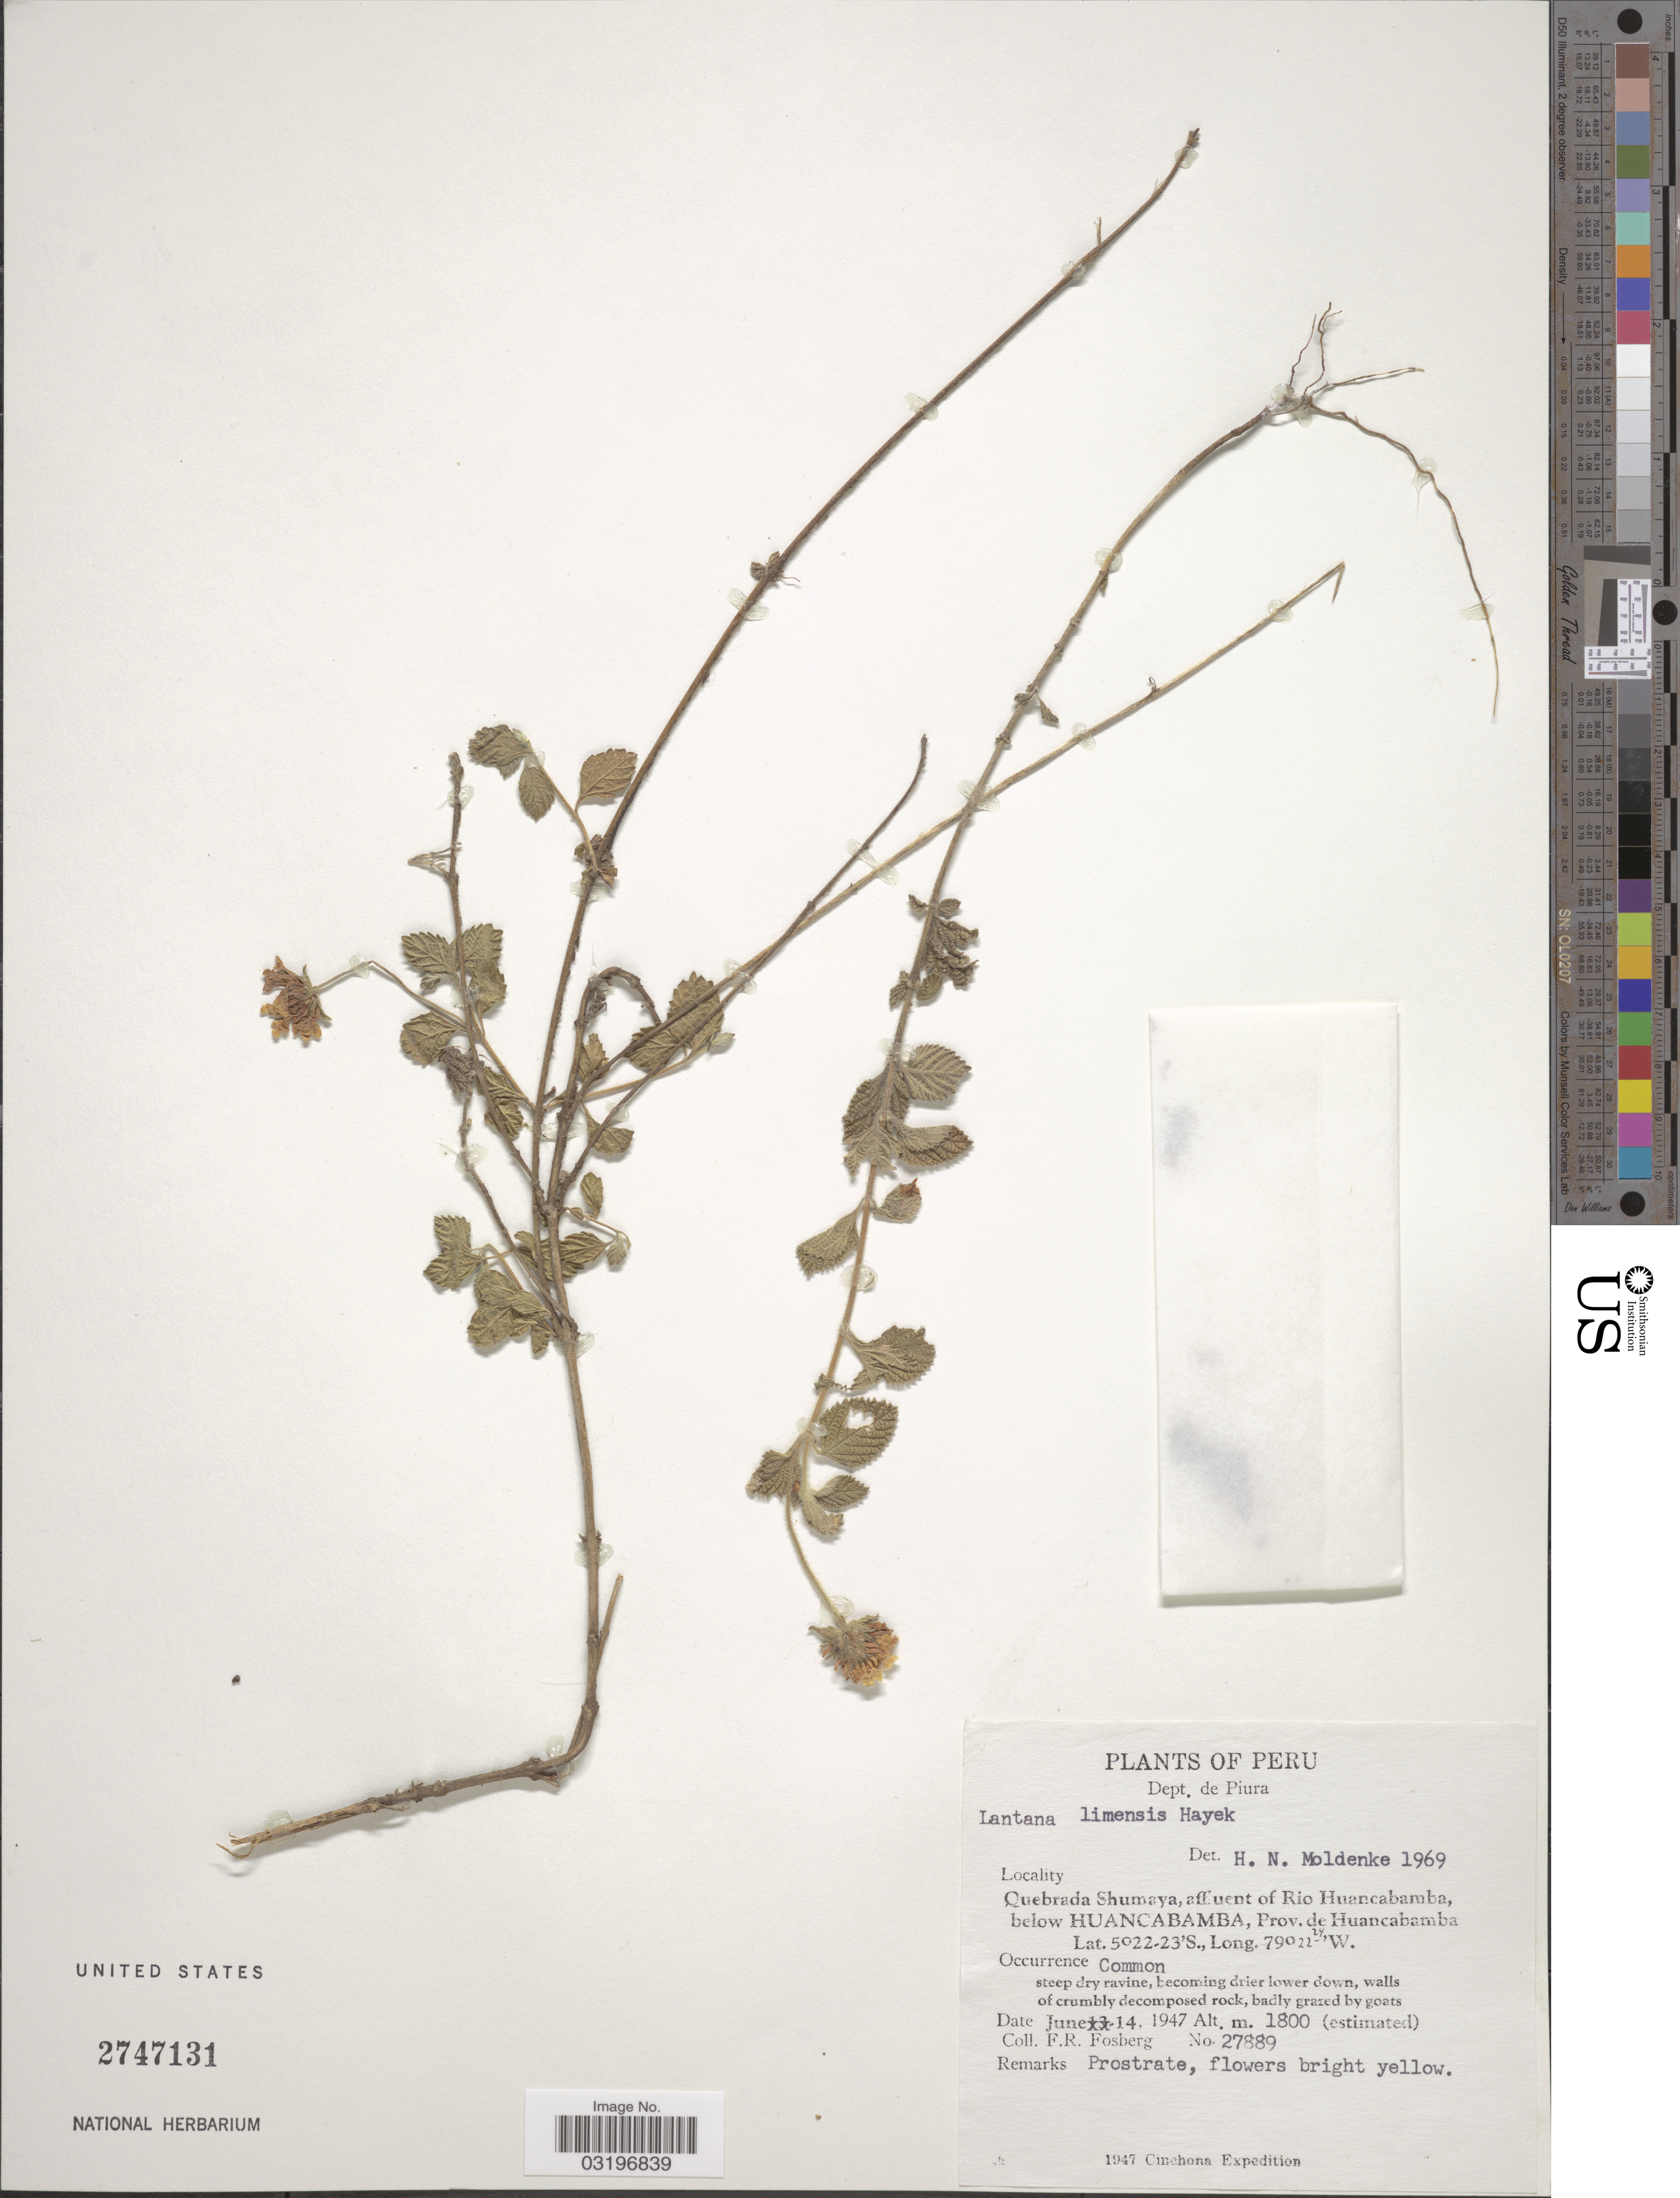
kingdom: Plantae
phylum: Tracheophyta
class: Magnoliopsida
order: Lamiales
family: Verbenaceae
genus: Lantana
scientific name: Lantana limensis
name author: Hayek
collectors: F. R. Fosberg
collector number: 27889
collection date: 1947-06-14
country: Peru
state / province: Piura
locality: Dept. de Piura. Quebrada Shumaya, affuent of Rio Hauncabamba, below Huancabamba, Prov. de Huancabamba.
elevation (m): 1800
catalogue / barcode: US 2747131